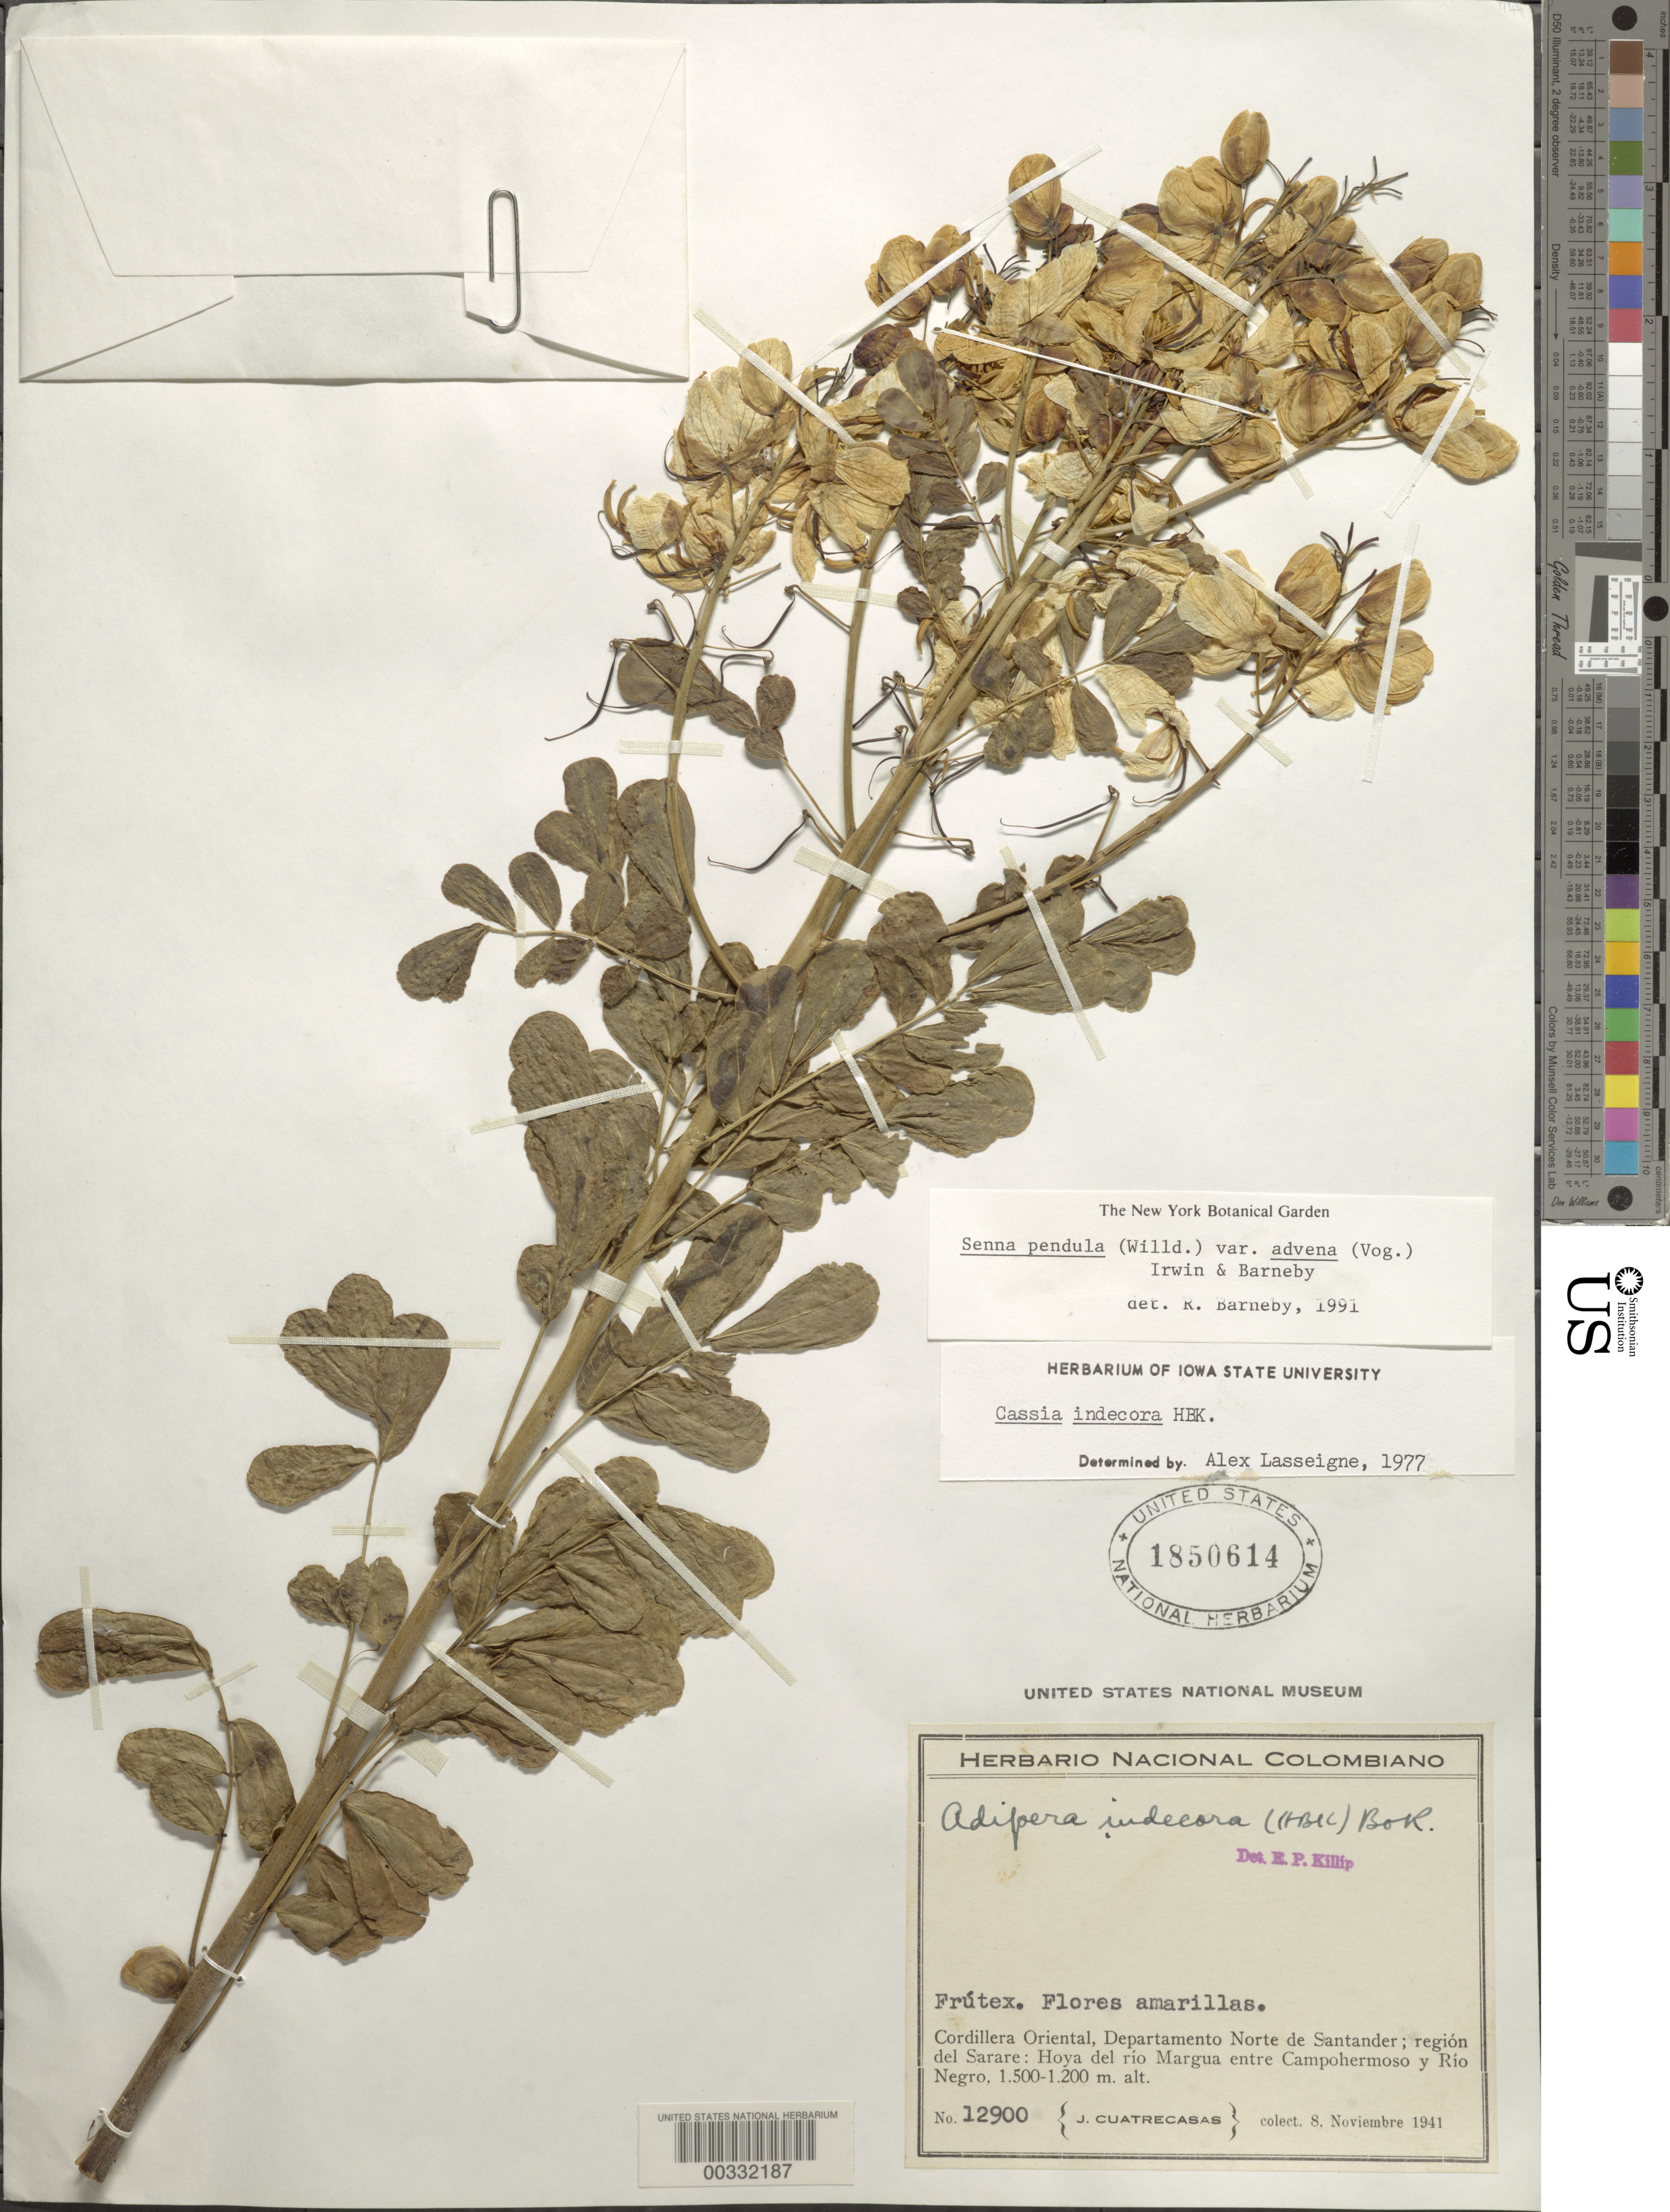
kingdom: Plantae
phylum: Tracheophyta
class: Magnoliopsida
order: Fabales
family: Fabaceae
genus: Senna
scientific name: Senna pendula var. advena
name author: (Vogel) H.S. Irwin & Barneby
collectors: J. Cuatrecasas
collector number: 12900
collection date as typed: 08 Nov 1941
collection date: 1941-11-08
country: Colombia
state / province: Norte de Santander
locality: Cordillera Oriental; region del Sarare; Hoya del Rio Margua entre Campo Hermoso y Rio Negro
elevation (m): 1200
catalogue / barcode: US 1850614